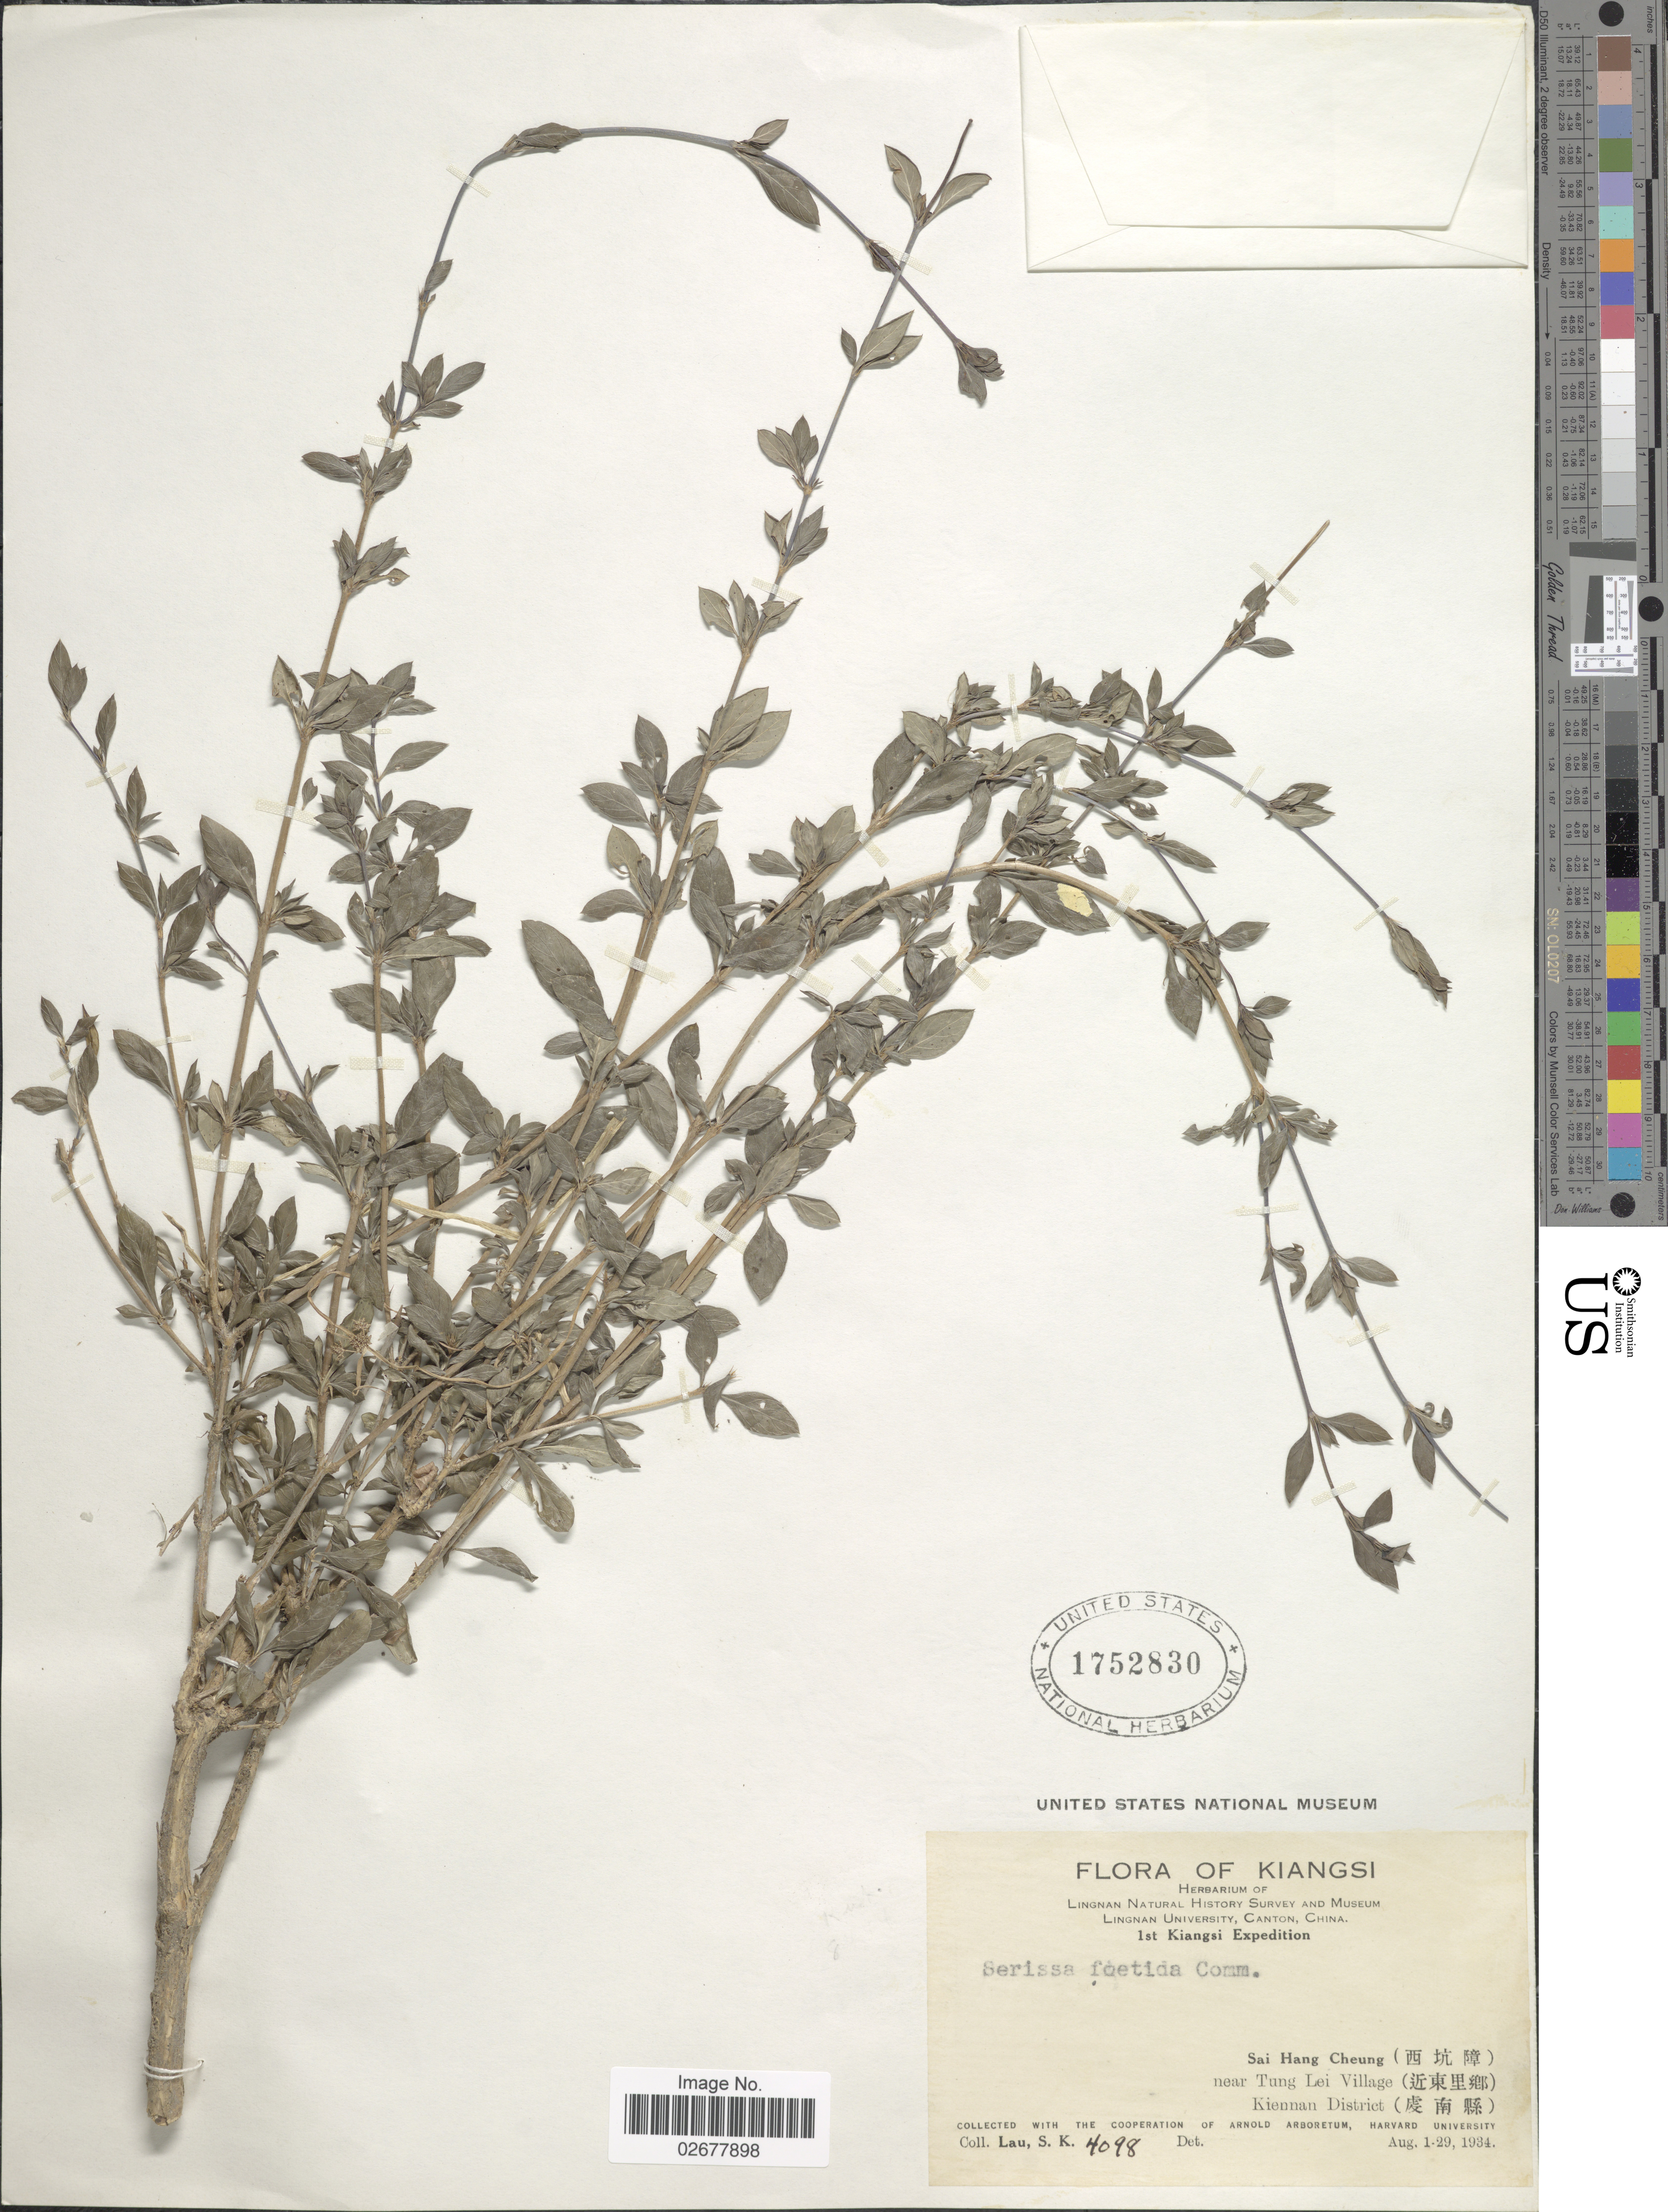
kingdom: Plantae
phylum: Tracheophyta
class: Magnoliopsida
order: Gentianales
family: Rubiaceae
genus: Serissa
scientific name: Serissa japonica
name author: (Thunb.) Thunb.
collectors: S. K. Lau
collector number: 4098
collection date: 1934-08-01/1934-08-29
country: China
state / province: Jiangxi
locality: Kiangsi, Sai Hang Cheung (X) near Tung Lei Village (X) Kiennan District (X)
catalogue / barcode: US 1752830